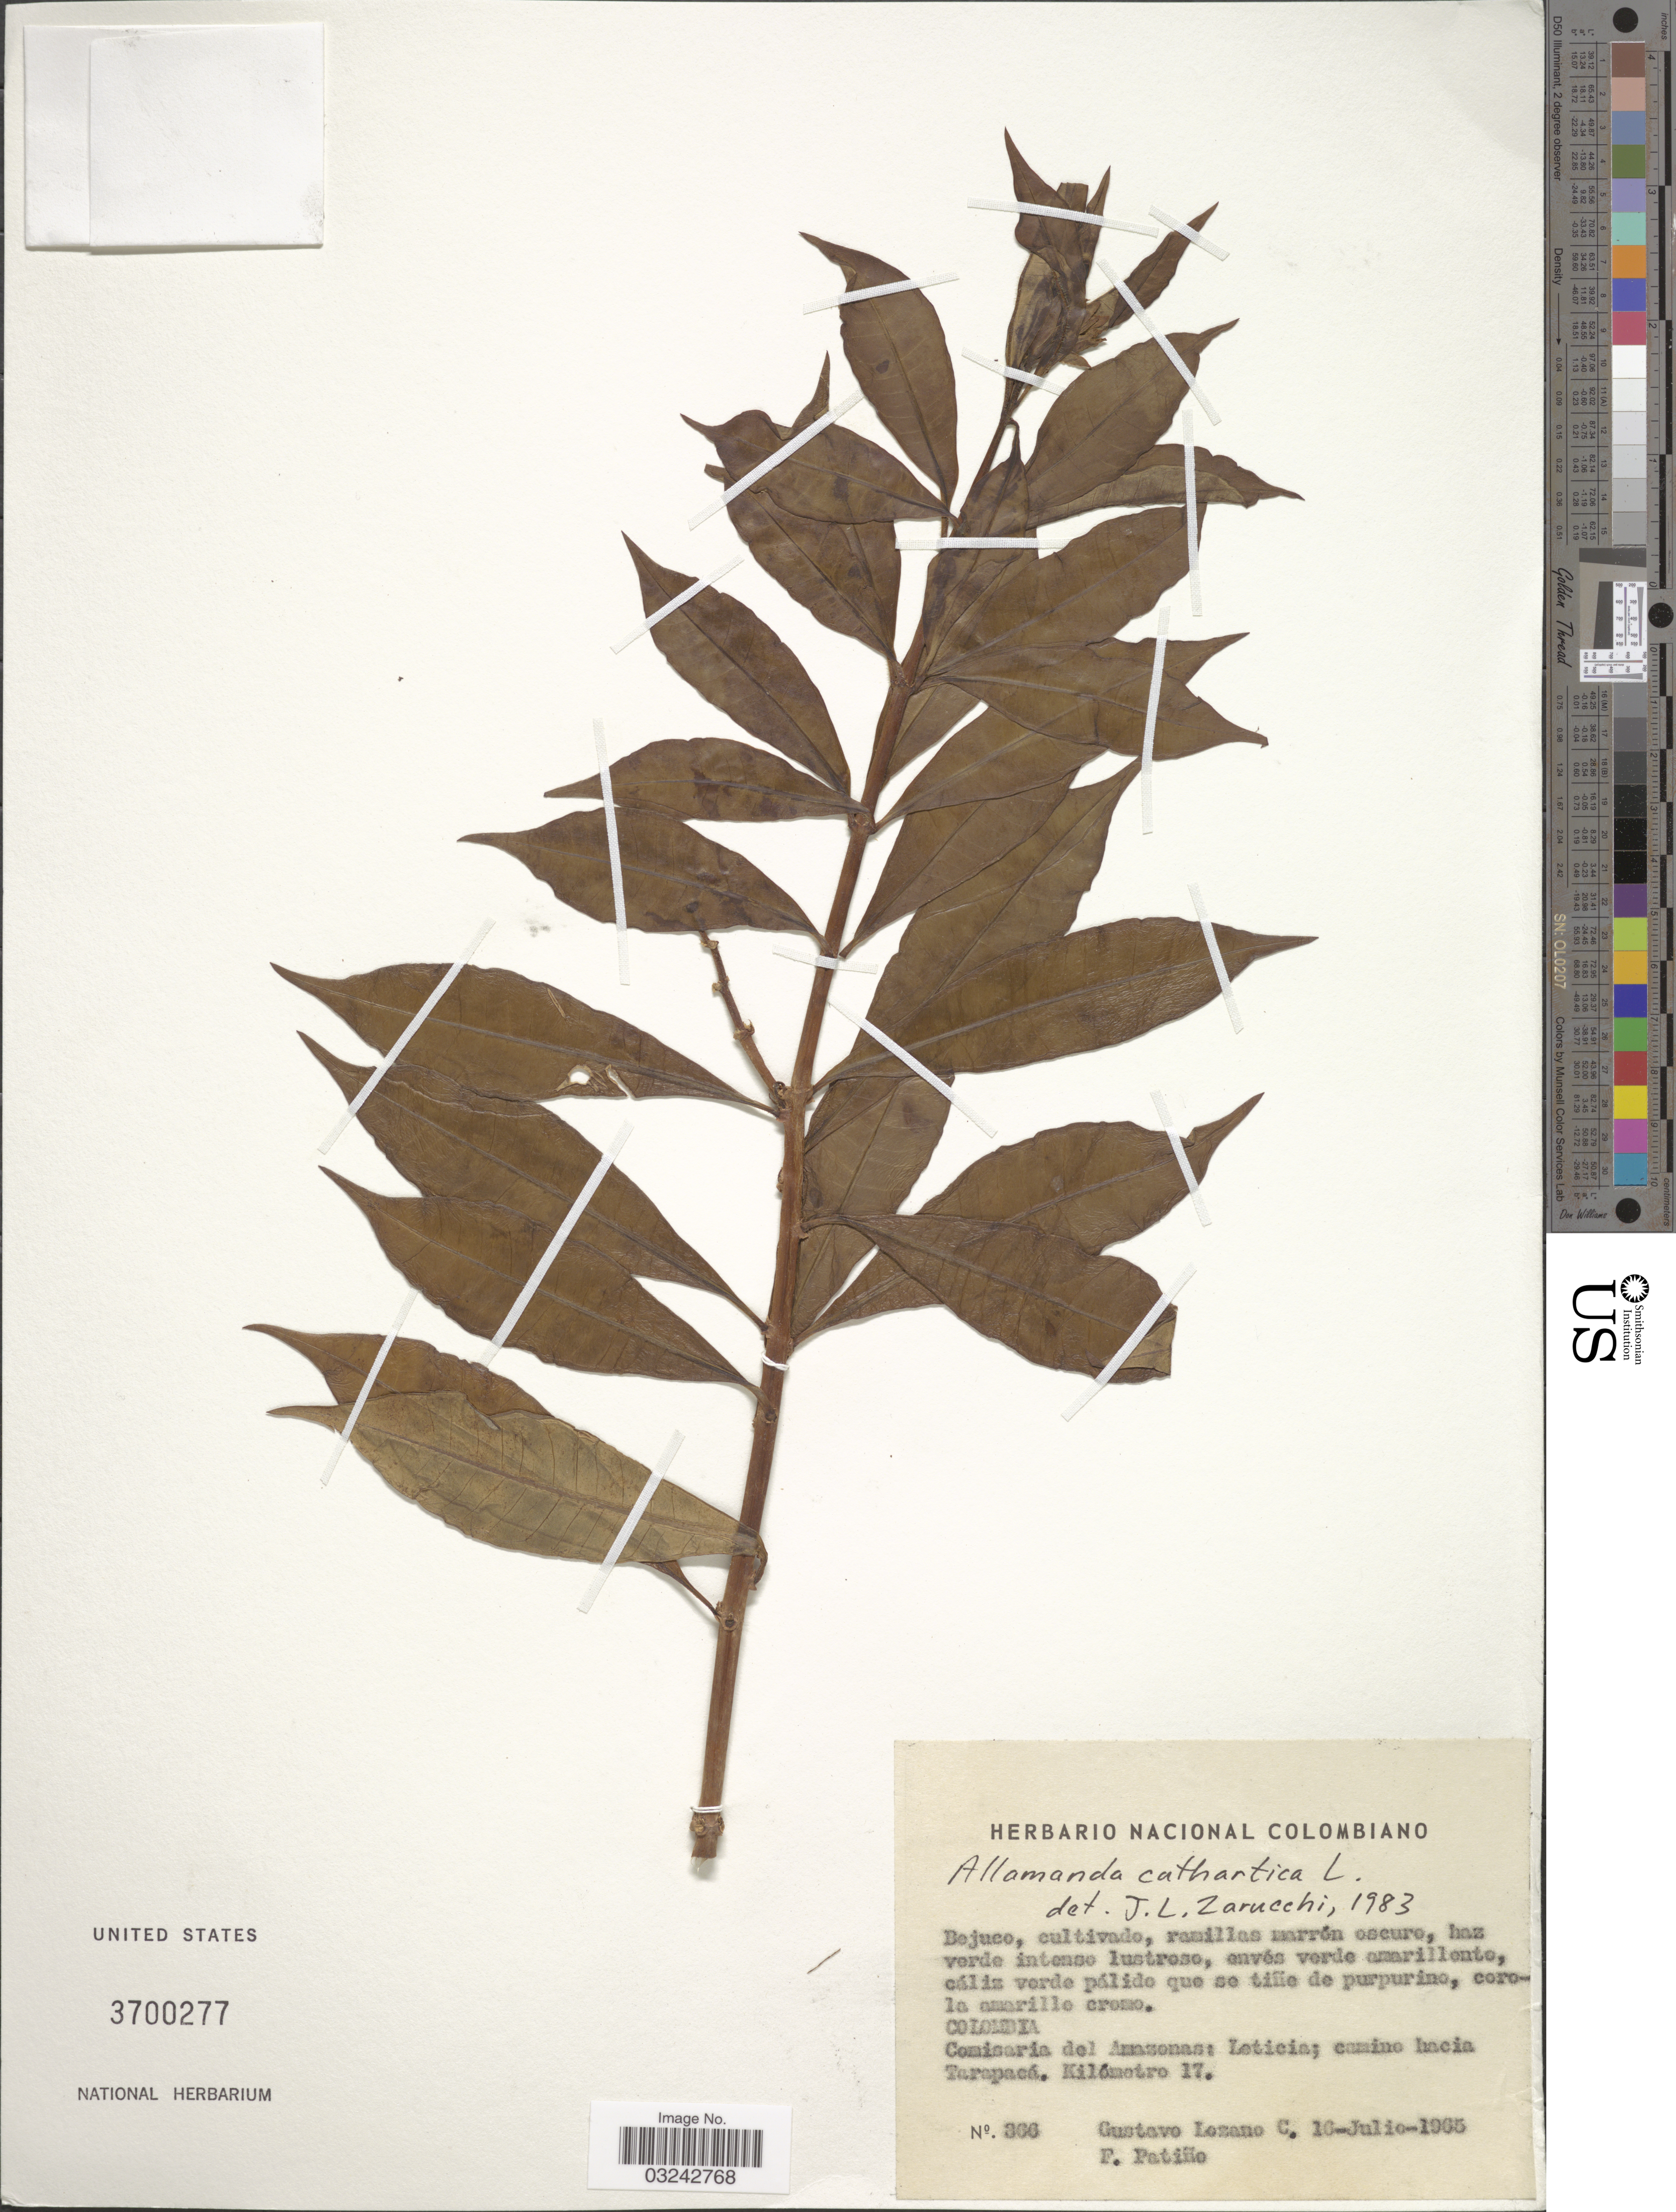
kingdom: Plantae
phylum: Tracheophyta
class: Magnoliopsida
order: Gentianales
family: Apocynaceae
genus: Allamanda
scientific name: Allamanda cathartica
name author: L.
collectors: G. Lozano-Contreras & F. Patino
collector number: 366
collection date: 1965-07-16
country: Colombia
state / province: Amazônas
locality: Comisaria del Amazonas: Leticia; camino hacia Tarapacá. Kilómetro 17.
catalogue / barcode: US 3700277